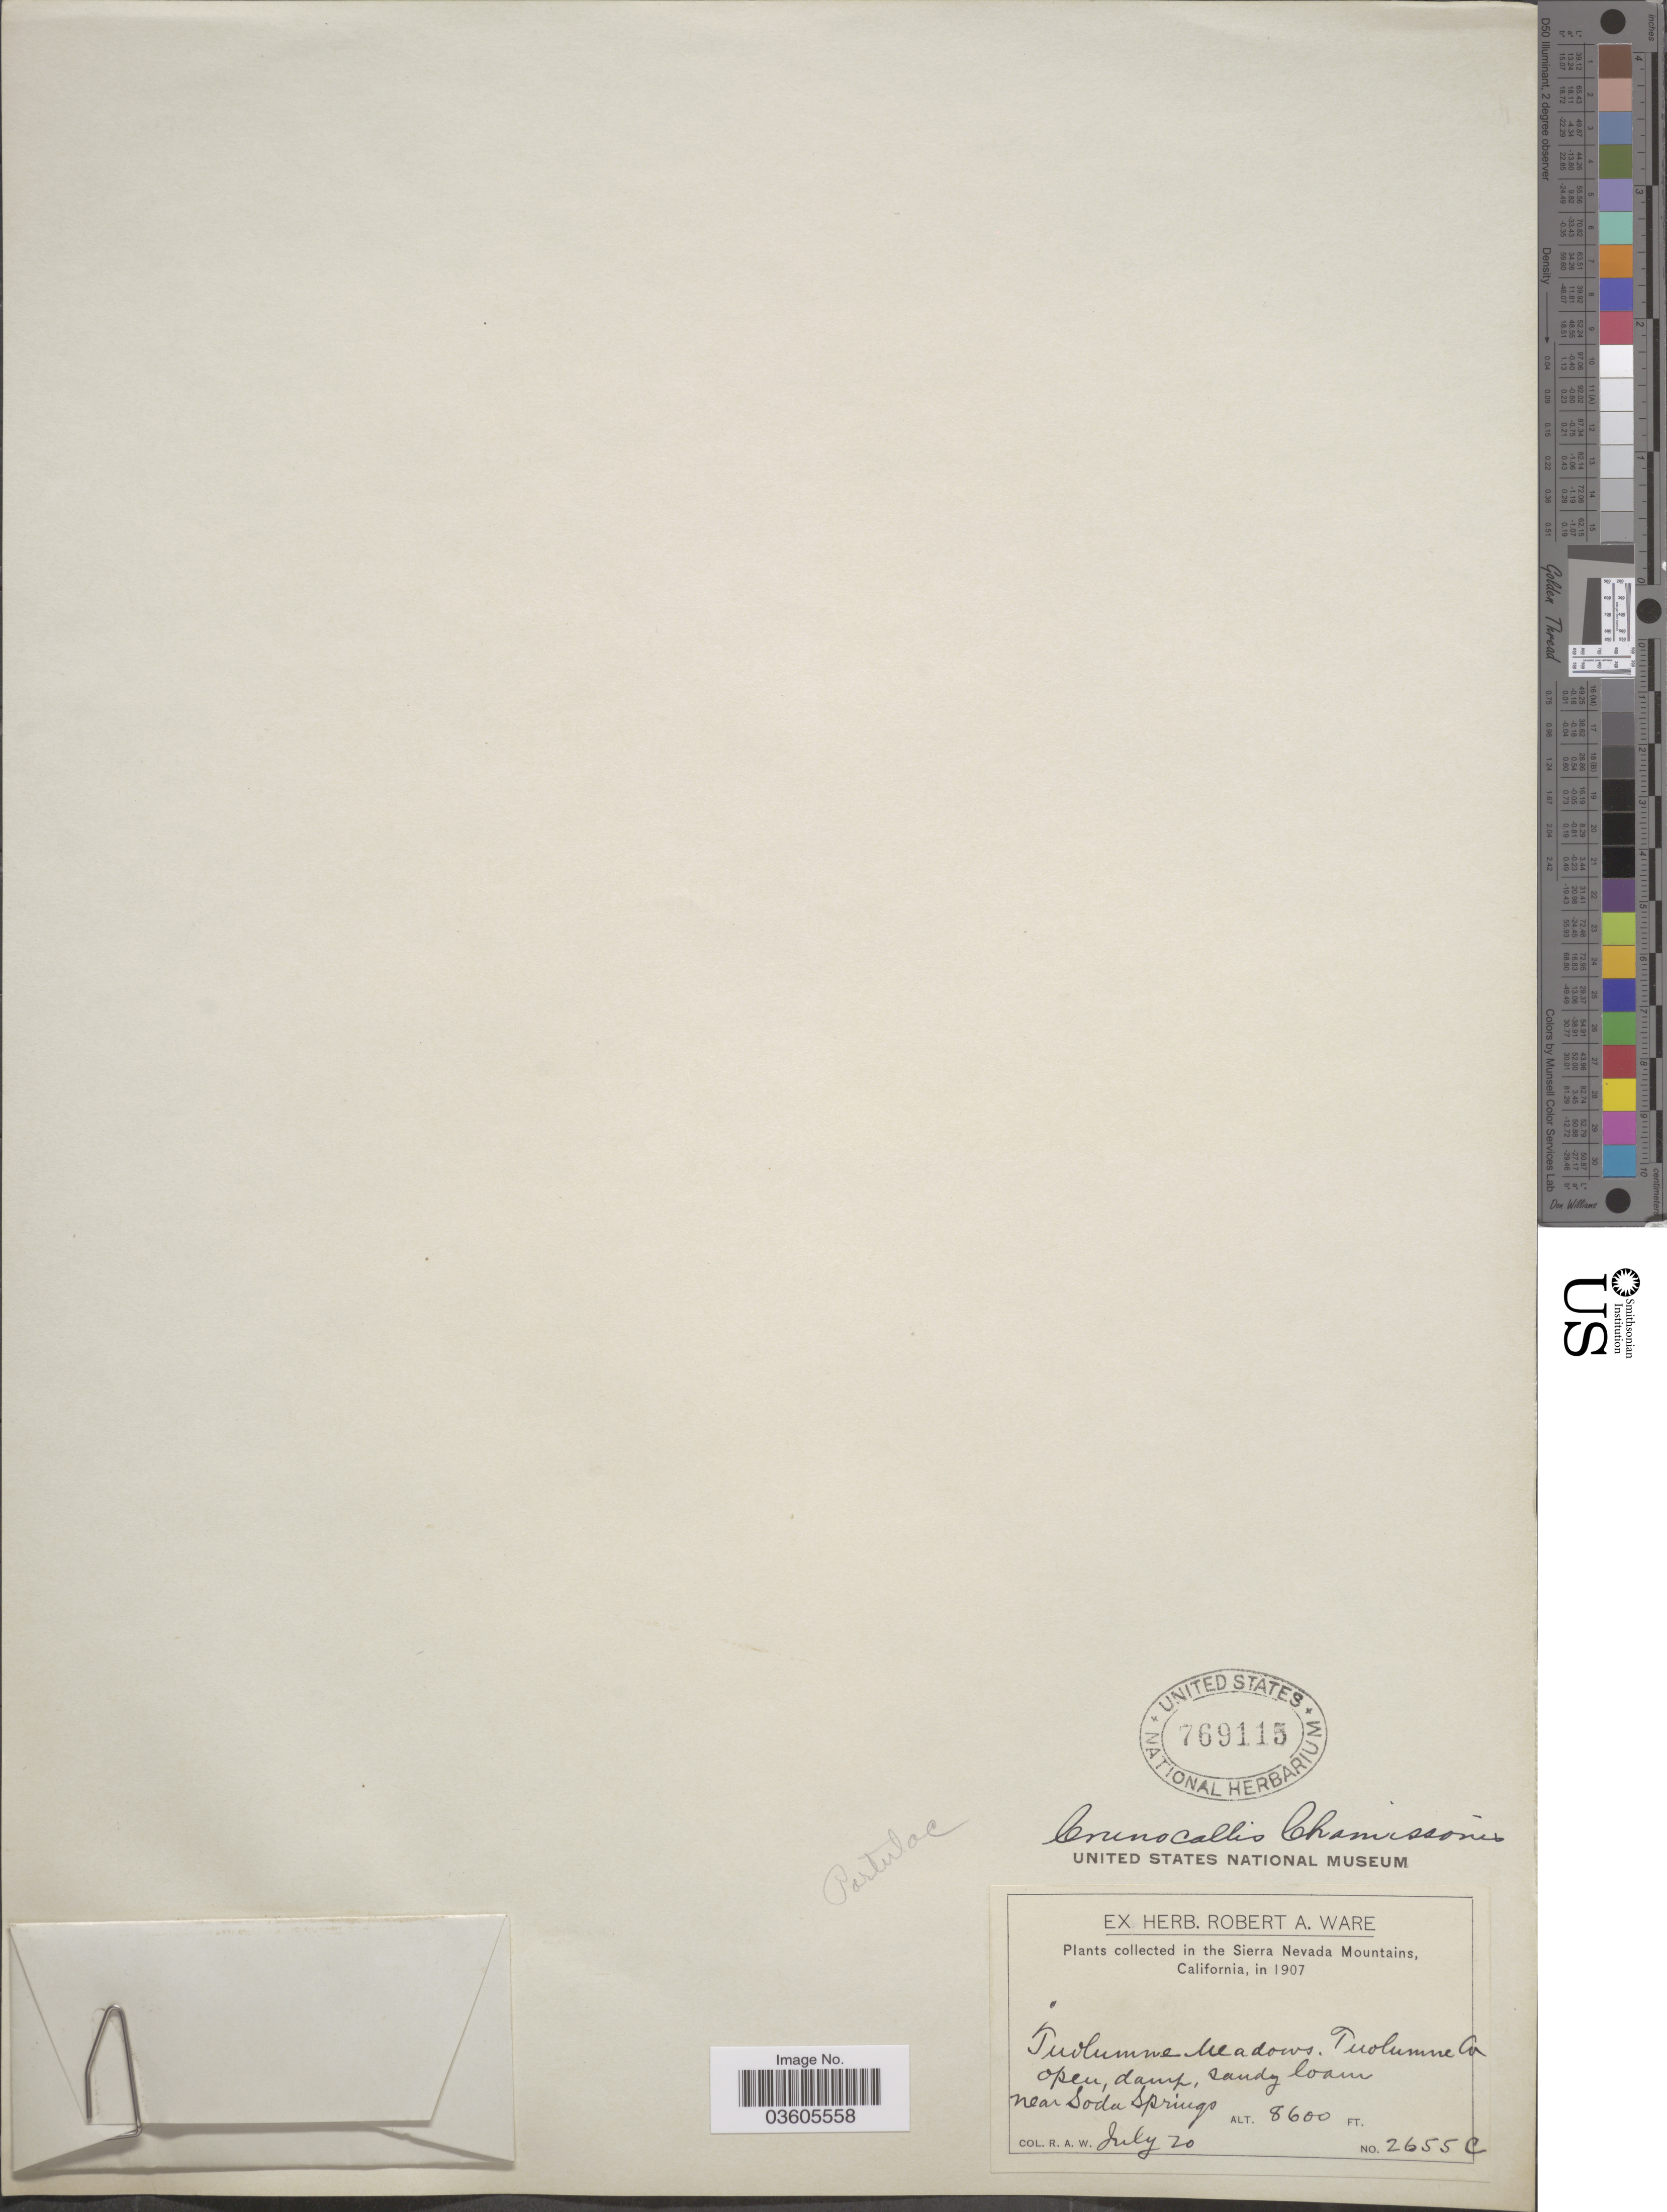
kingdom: Plantae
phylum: Tracheophyta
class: Magnoliopsida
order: Caryophyllales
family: Montiaceae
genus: Montia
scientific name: Montia chamissoi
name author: (Ledeb. ex Spreng.) Greene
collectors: R. Ware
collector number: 2655c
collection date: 1907-07-20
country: United States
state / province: California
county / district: Tuolumne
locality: The Sierra Nevada Mountains. Tuolumne Meadows. Tuolumne Co. Near Soda Springs.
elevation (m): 2621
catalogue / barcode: US 769115